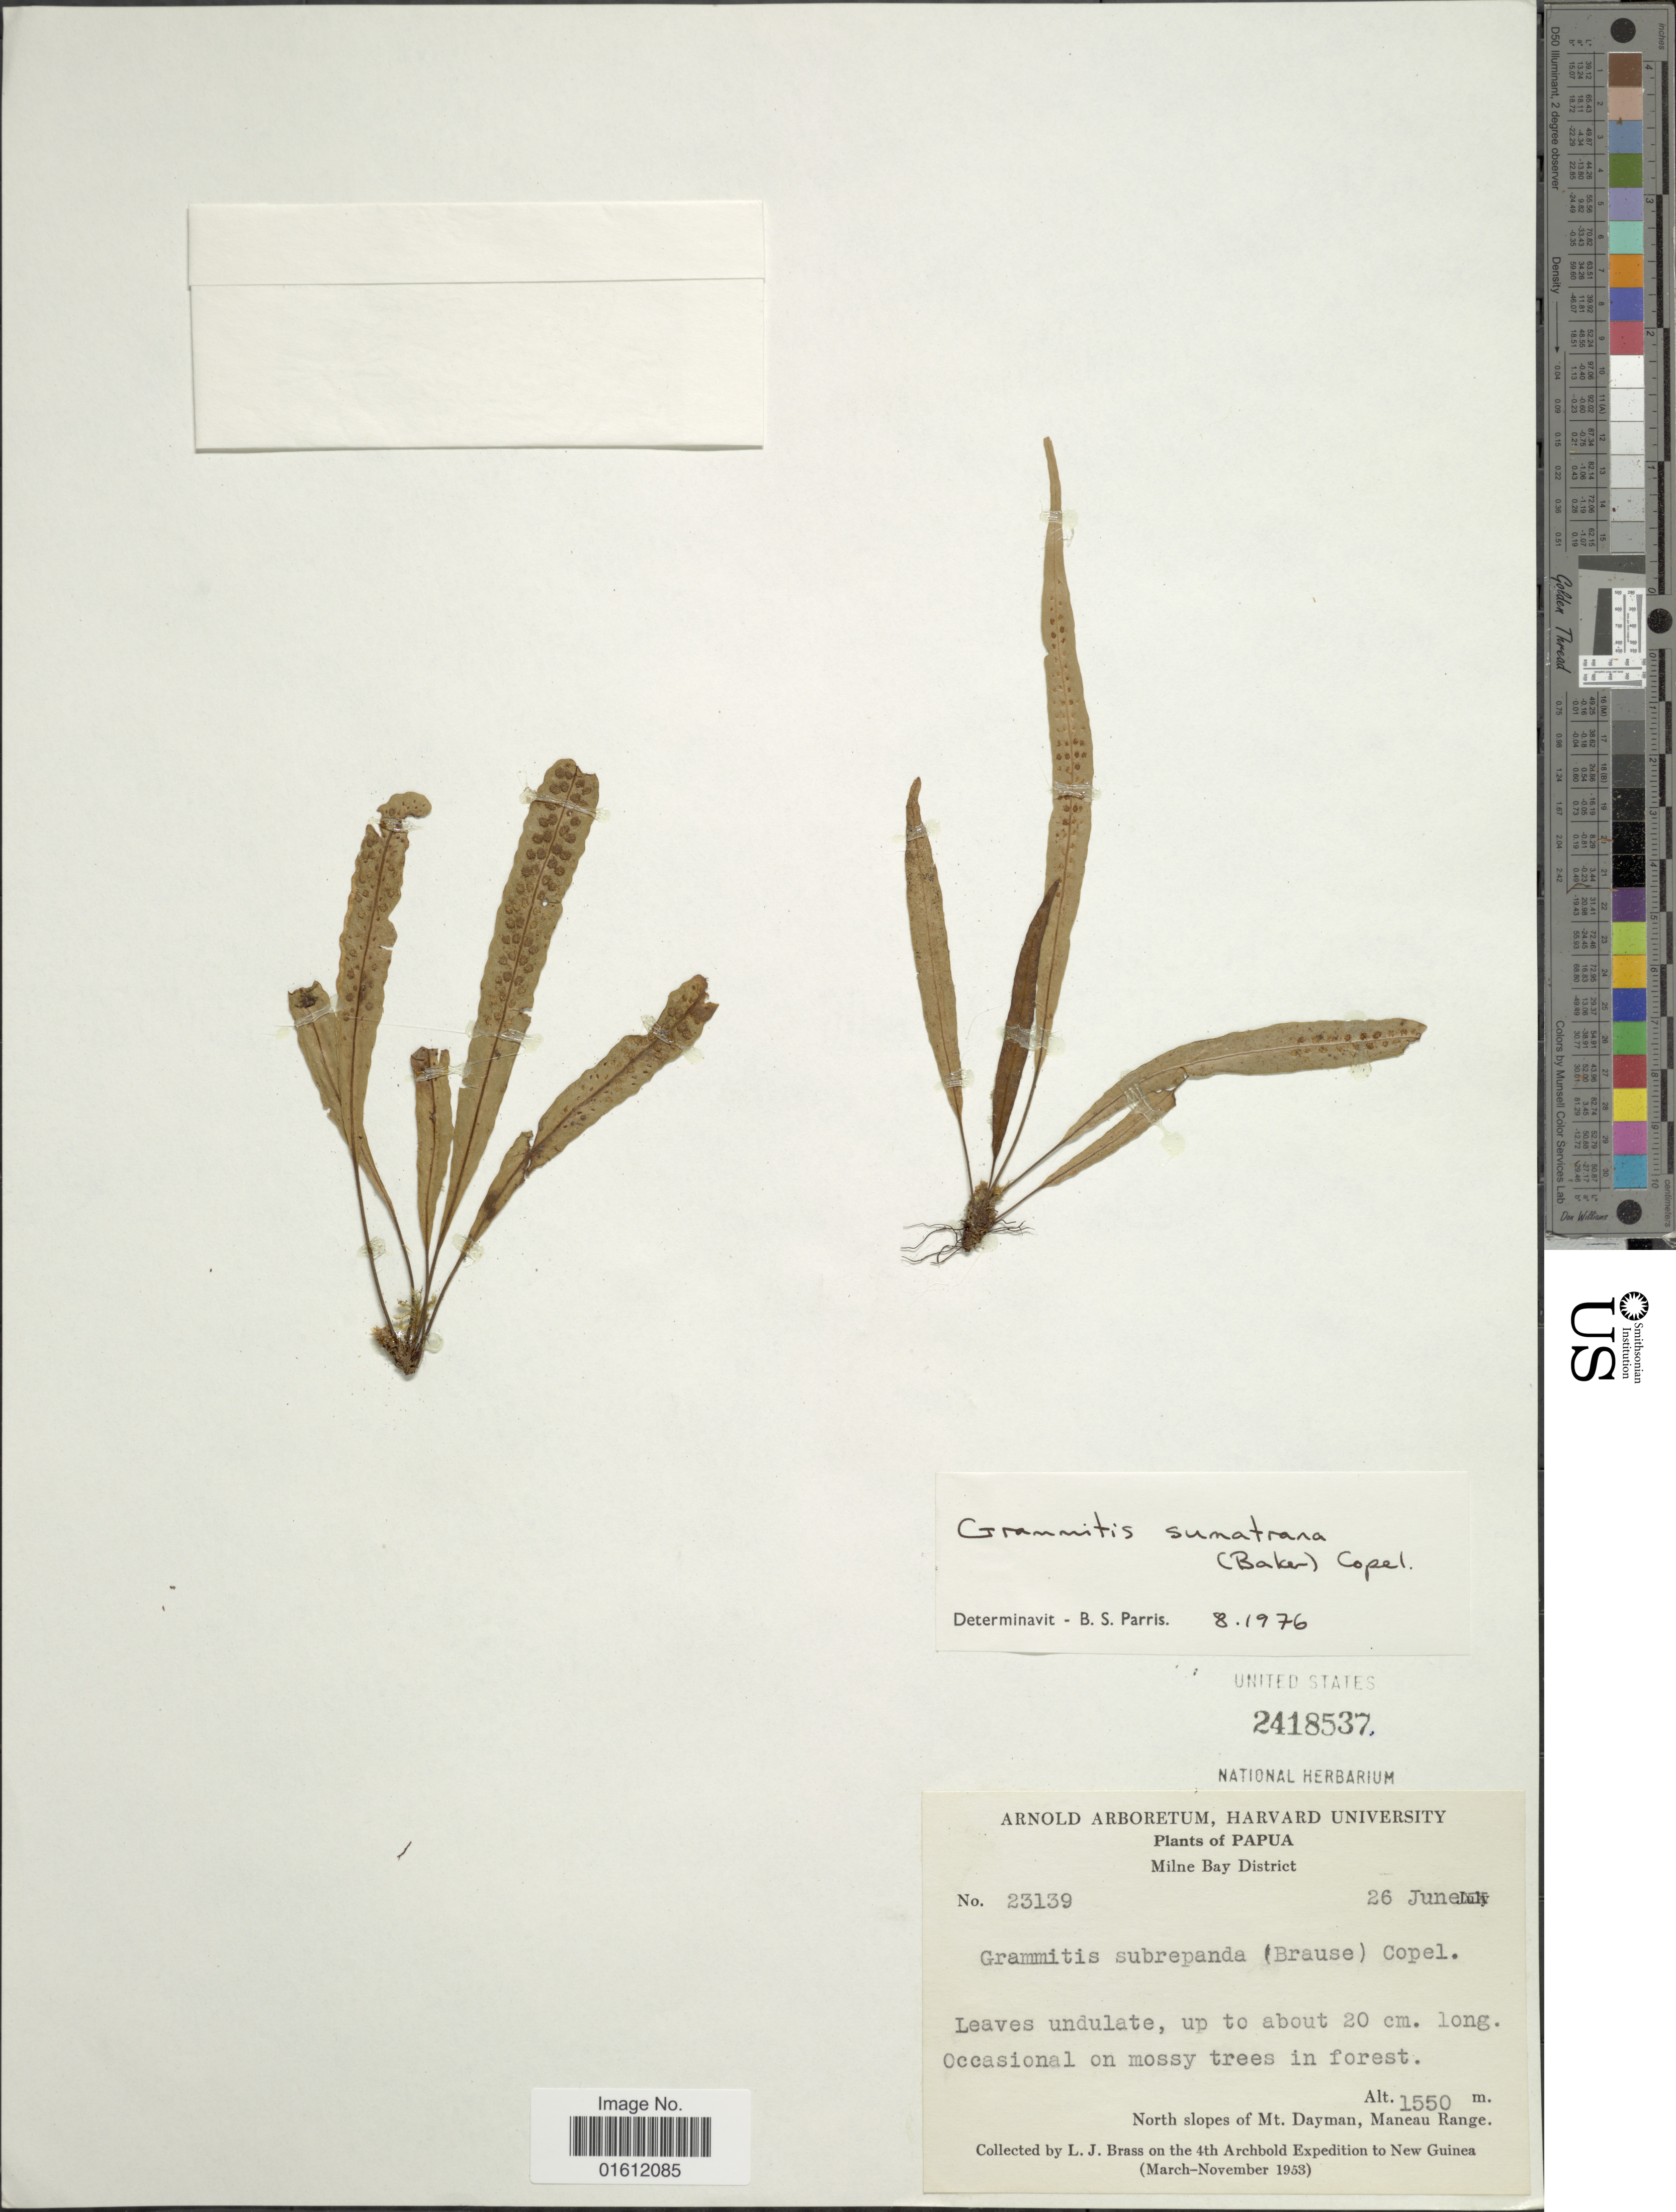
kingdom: Plantae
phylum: Tracheophyta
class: Polypodiopsida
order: Polypodiales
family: Polypodiaceae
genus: Oreogrammitis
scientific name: Oreogrammitis sumatrana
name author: (Baker) Parris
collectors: L. J. Brass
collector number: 23139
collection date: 1953-06-26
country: Papua New Guinea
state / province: Milne Bay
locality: Milne Bay District, North slopes of Mt Dayman, Maneau Range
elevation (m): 1550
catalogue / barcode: US 2418537